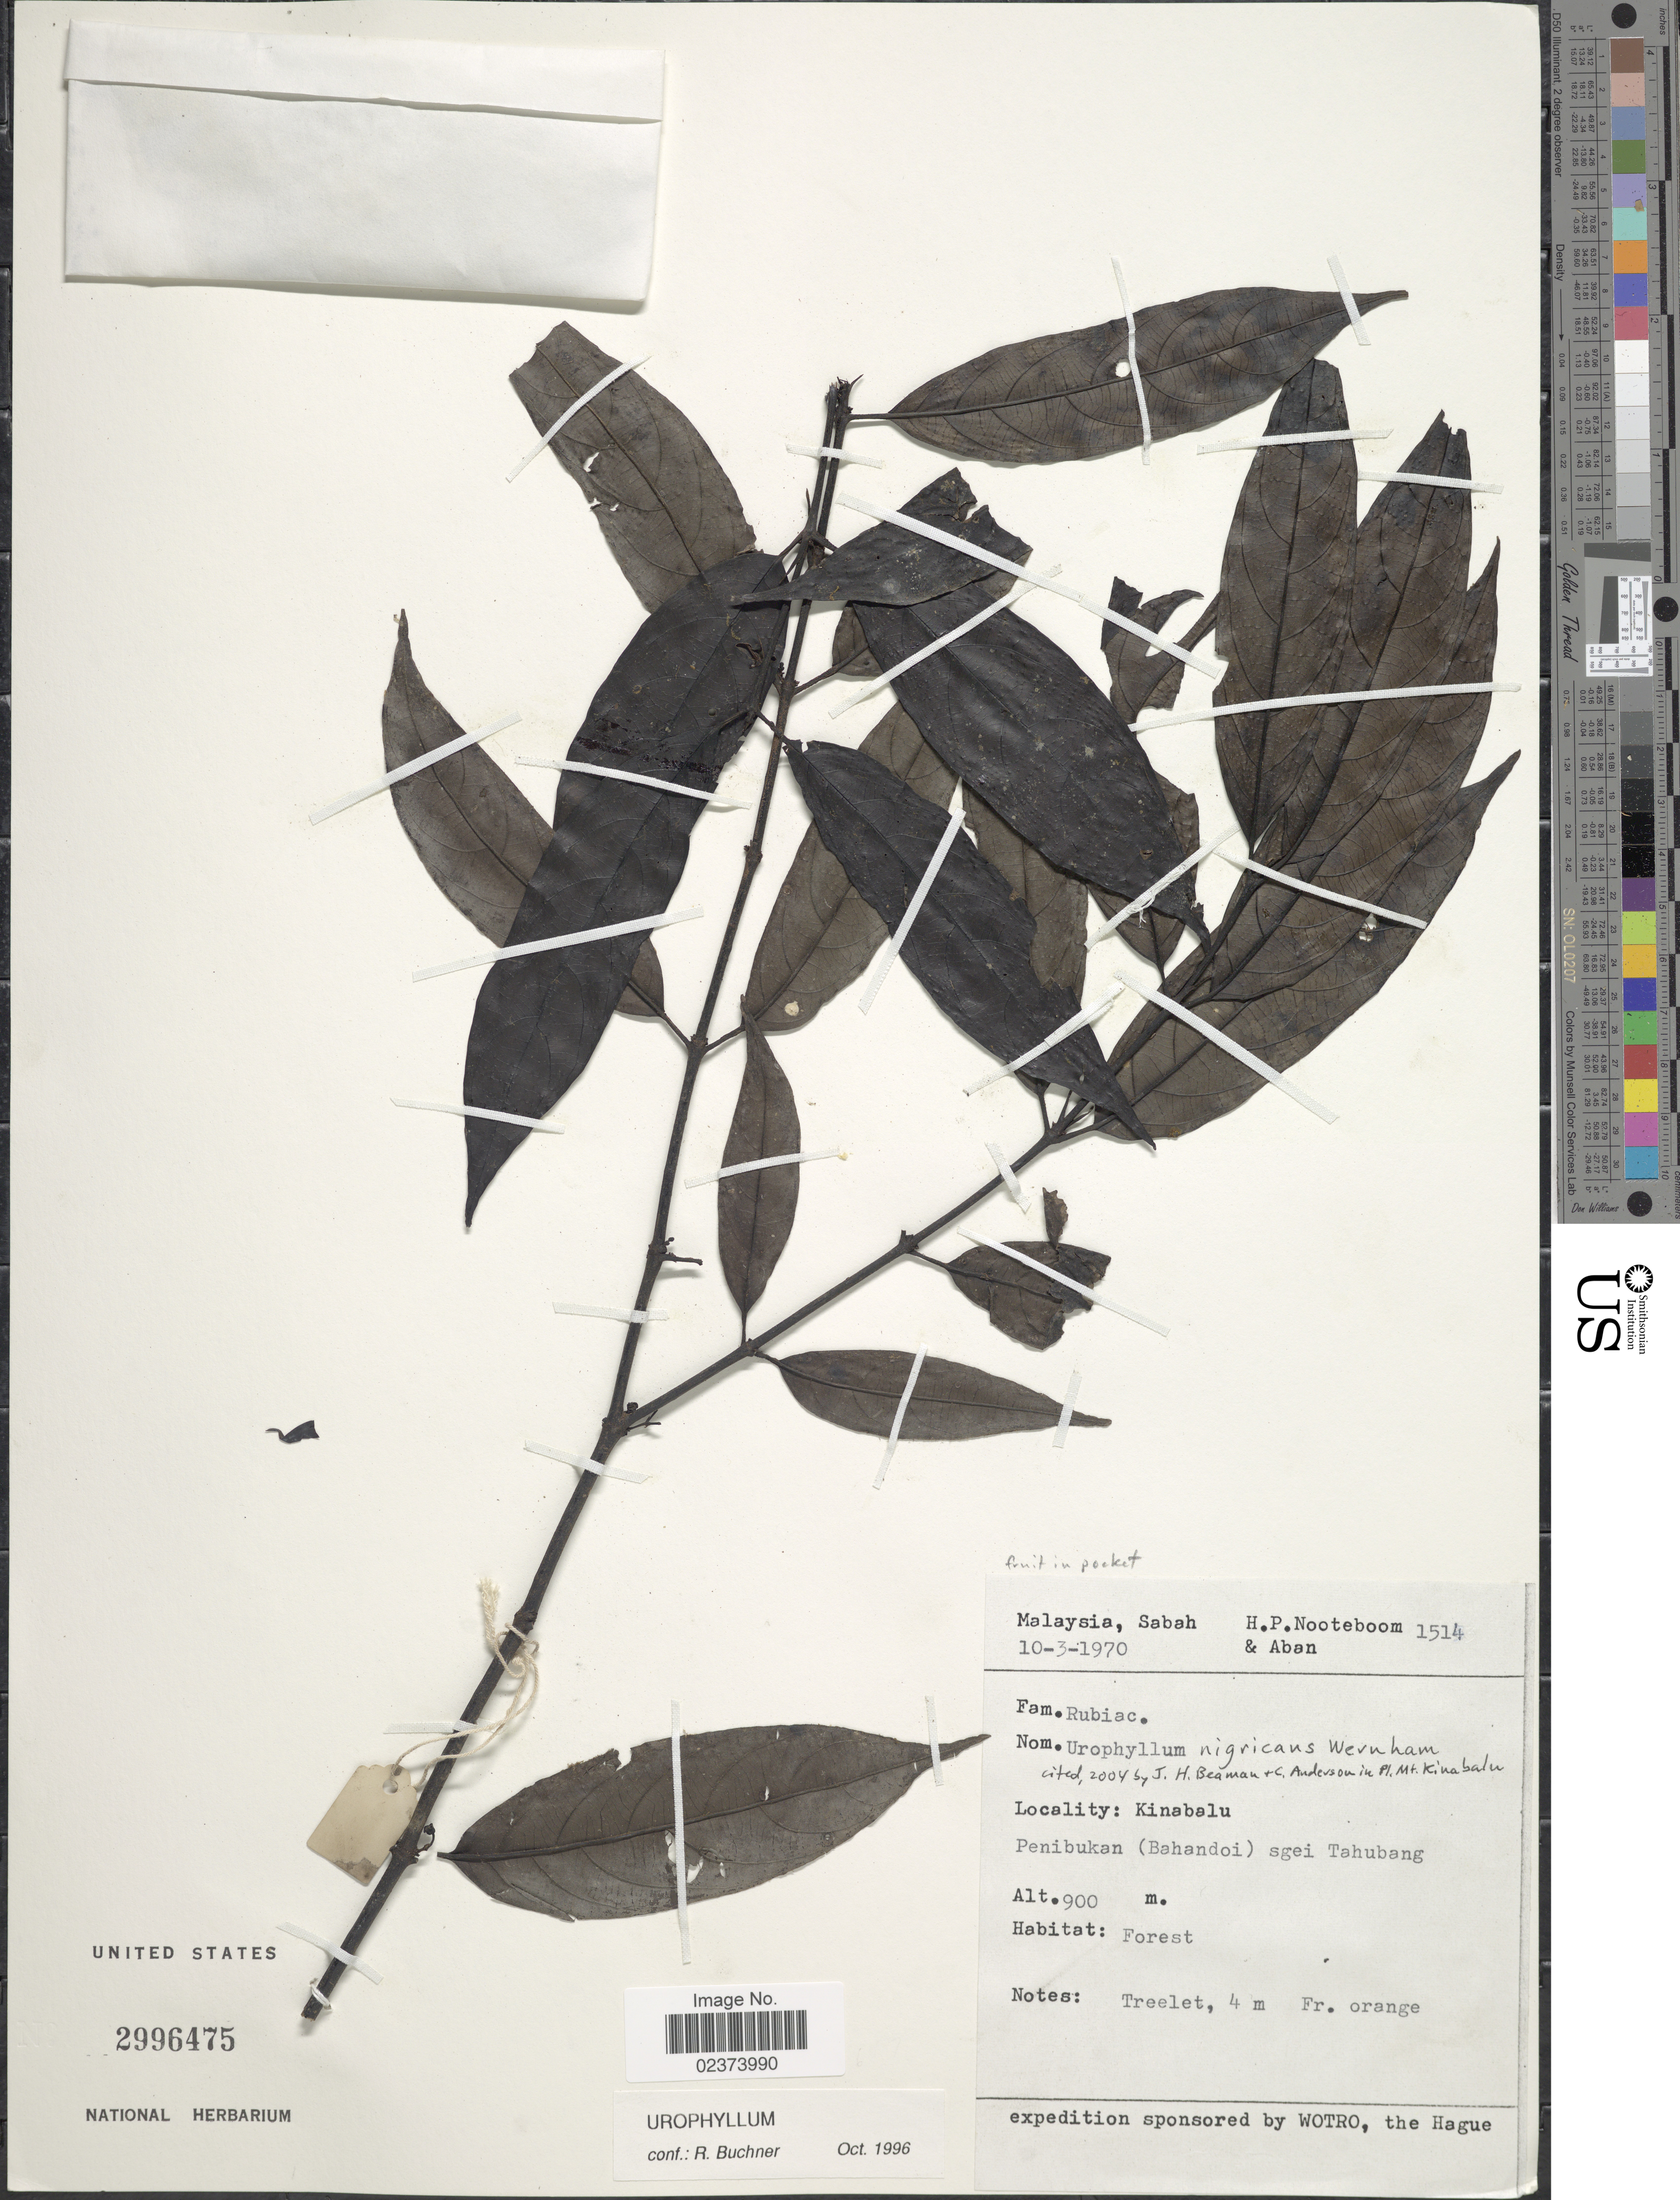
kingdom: Plantae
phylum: Tracheophyta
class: Magnoliopsida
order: Gentianales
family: Rubiaceae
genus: Urophyllum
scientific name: Urophyllum nigricans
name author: Wernham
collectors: H. P. Nooteboom & -- Aban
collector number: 1514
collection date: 1970-03-10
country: Malaysia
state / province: Sabah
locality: Kinabalu, Penibukan (Bahandoi) Sgei Tahubang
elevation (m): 900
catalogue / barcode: US 2996475